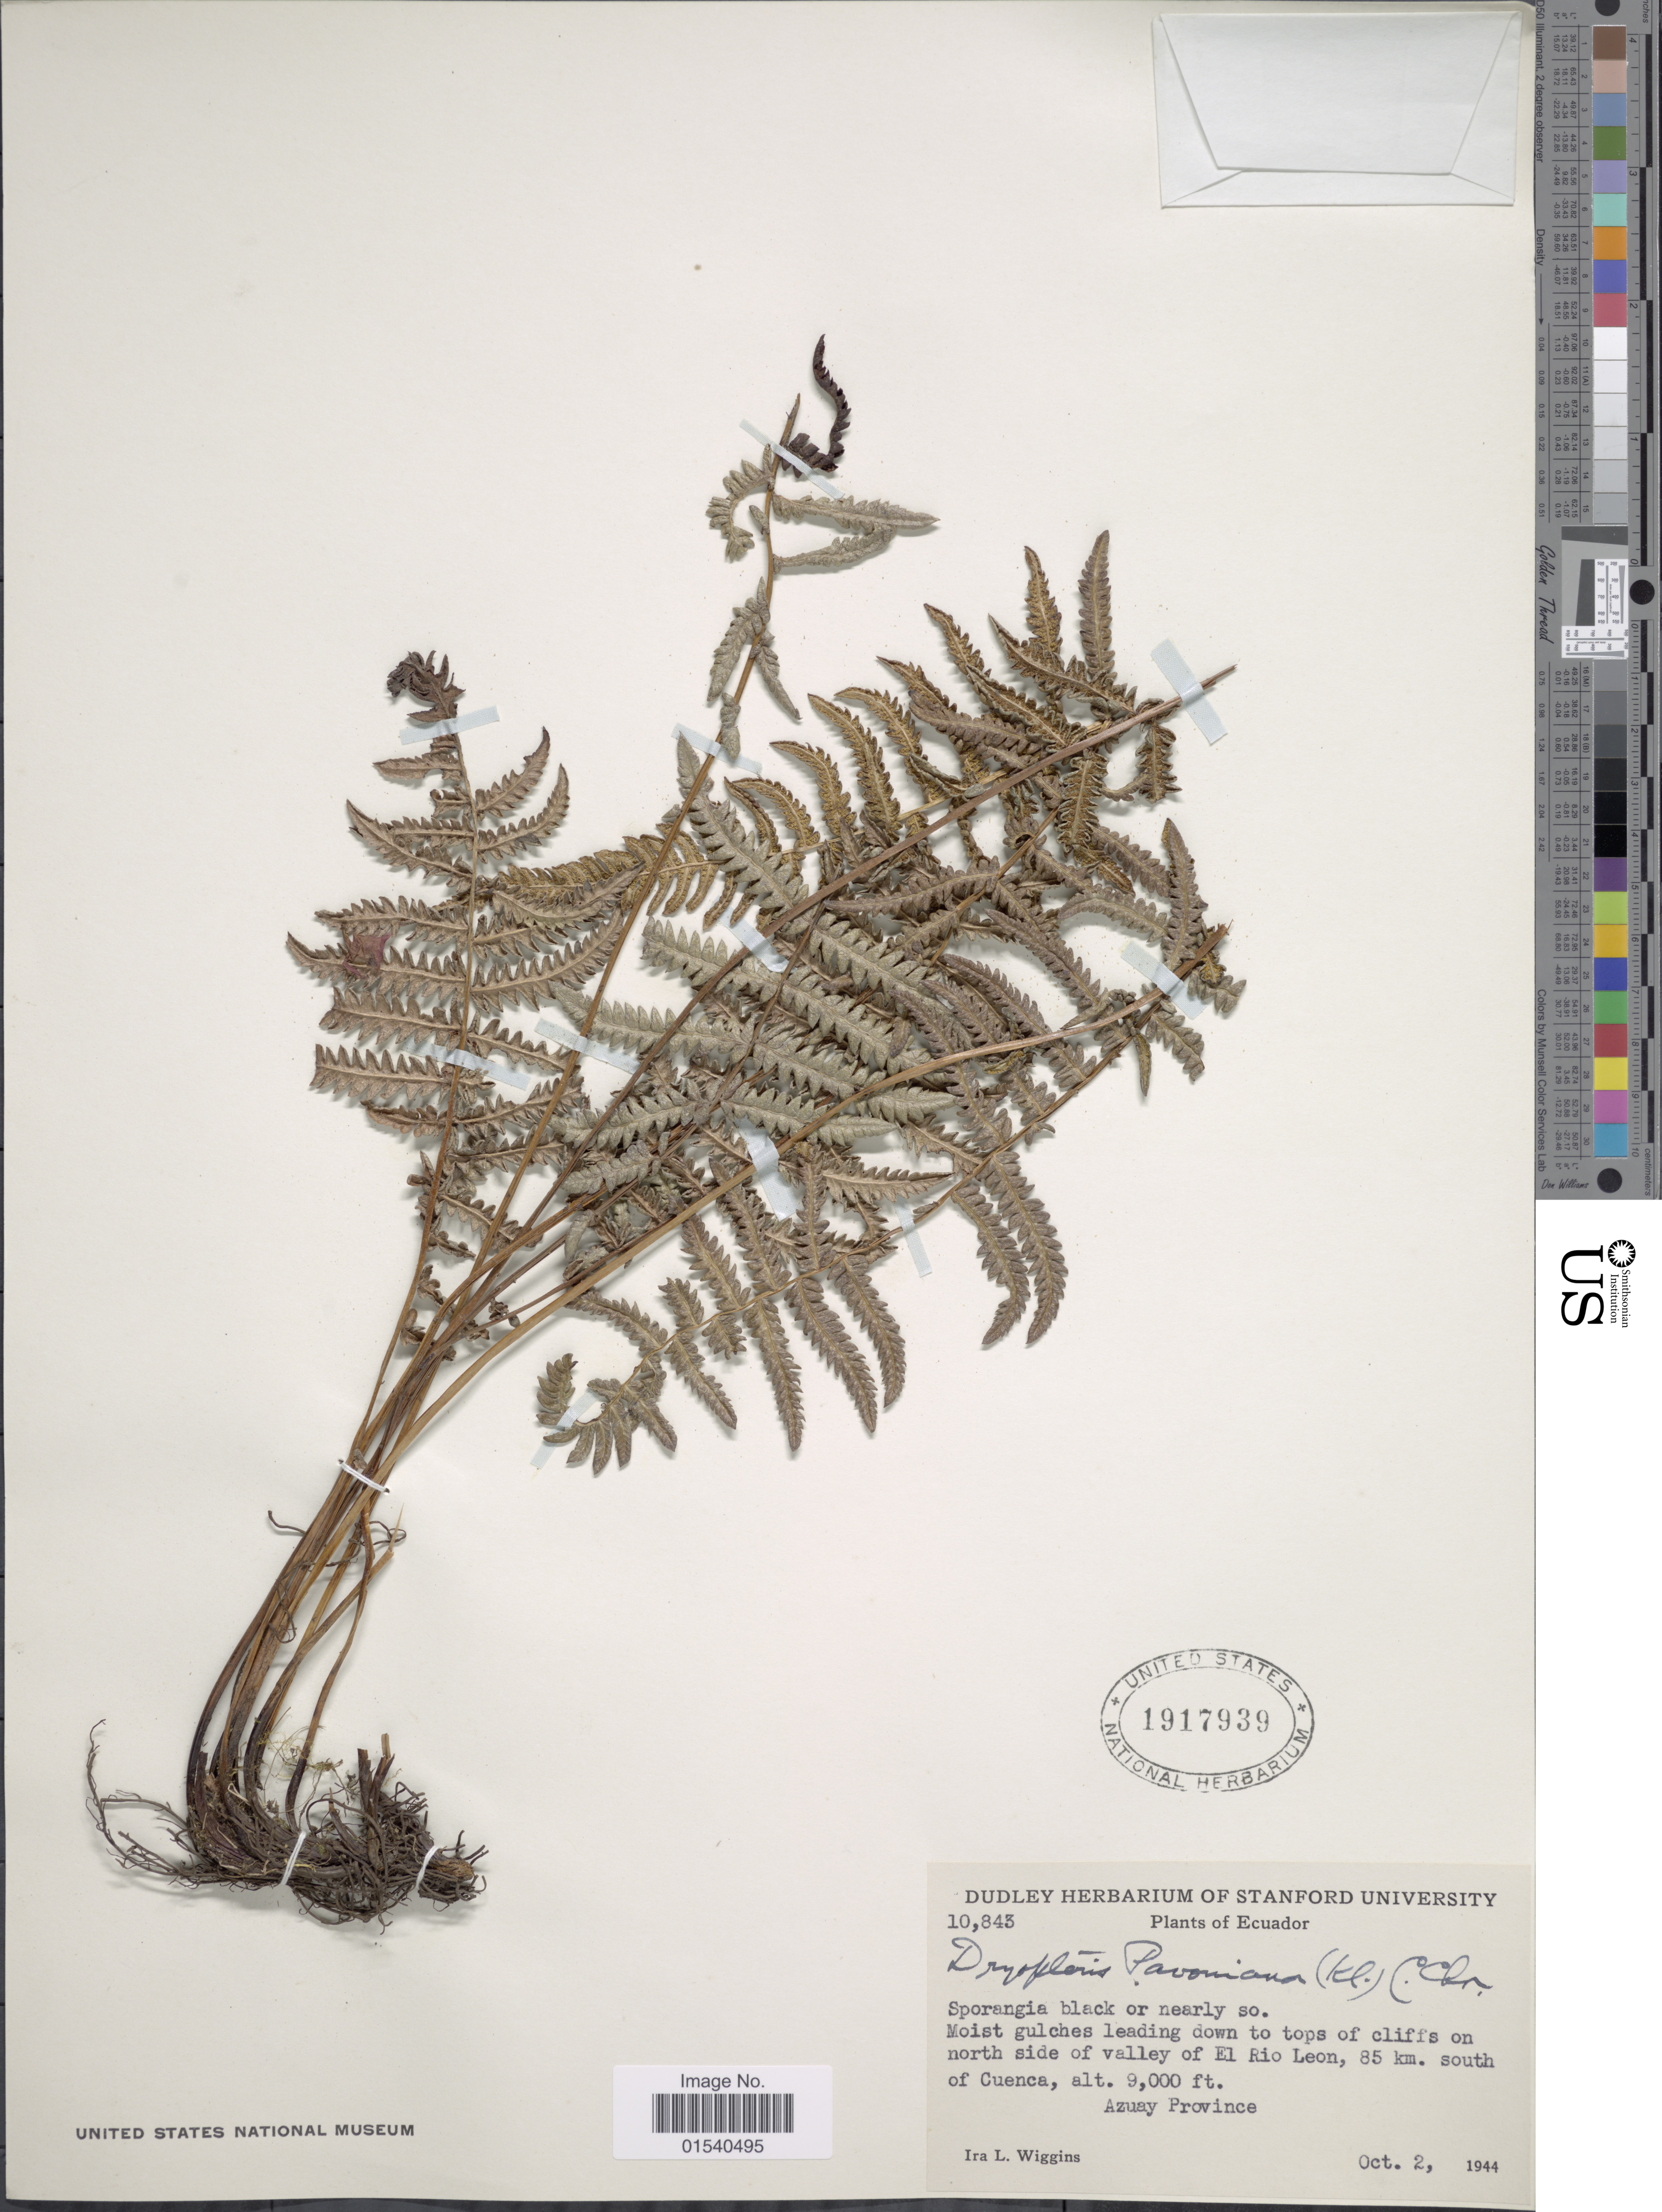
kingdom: Plantae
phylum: Tracheophyta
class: Polypodiopsida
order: Polypodiales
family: Thelypteridaceae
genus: Amauropelta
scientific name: Amauropelta pavoniana (Klotzsch) comb. nov., ined 2015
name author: (Klotzsch)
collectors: I. L. Wiggins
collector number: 10843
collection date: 1944-10-02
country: Ecuador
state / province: Azuay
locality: Moist gulches leading down to tops of cliffs on north side of valley of El Rio Leon, 85 km. south of Cuenca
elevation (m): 2743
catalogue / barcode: US 1917939